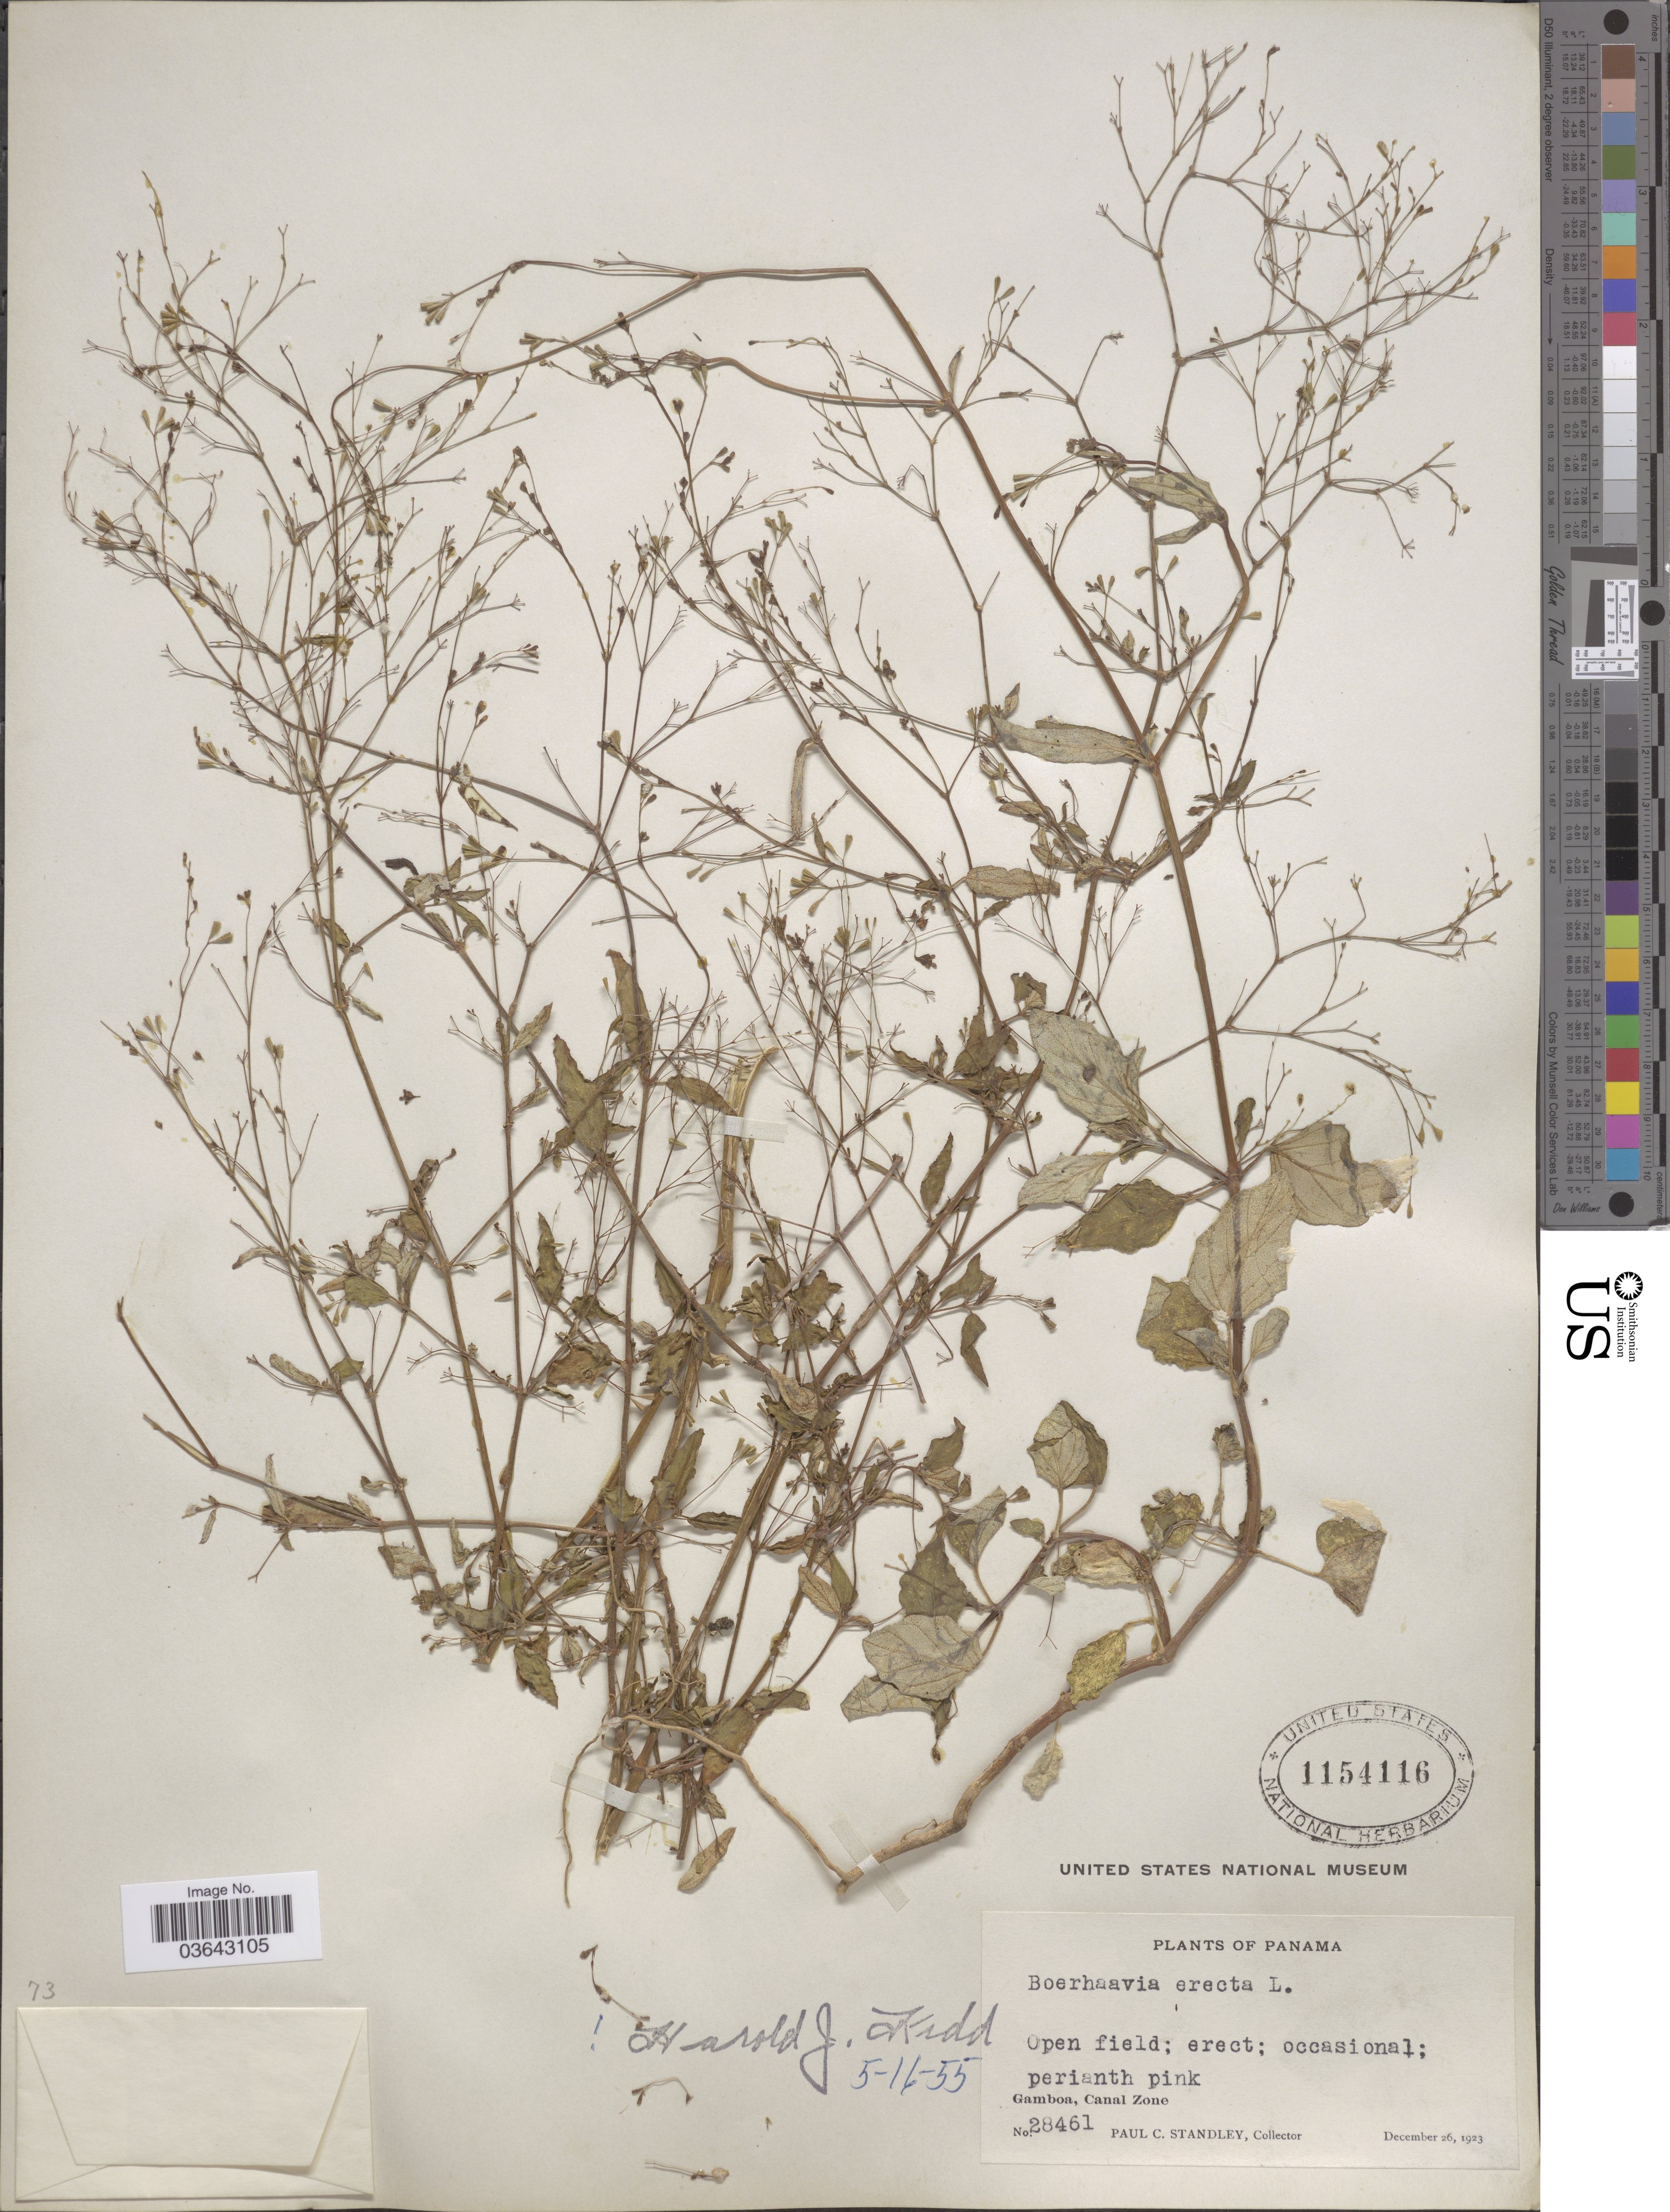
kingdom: Plantae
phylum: Tracheophyta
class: Magnoliopsida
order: Caryophyllales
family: Nyctaginaceae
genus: Boerhavia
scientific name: Boerhavia erecta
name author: L.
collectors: P. C. Standley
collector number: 28461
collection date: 1923-12-26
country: Panama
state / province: Colón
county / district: Canal Zone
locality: Gamboa, Canal Zone.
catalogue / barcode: US 1154116